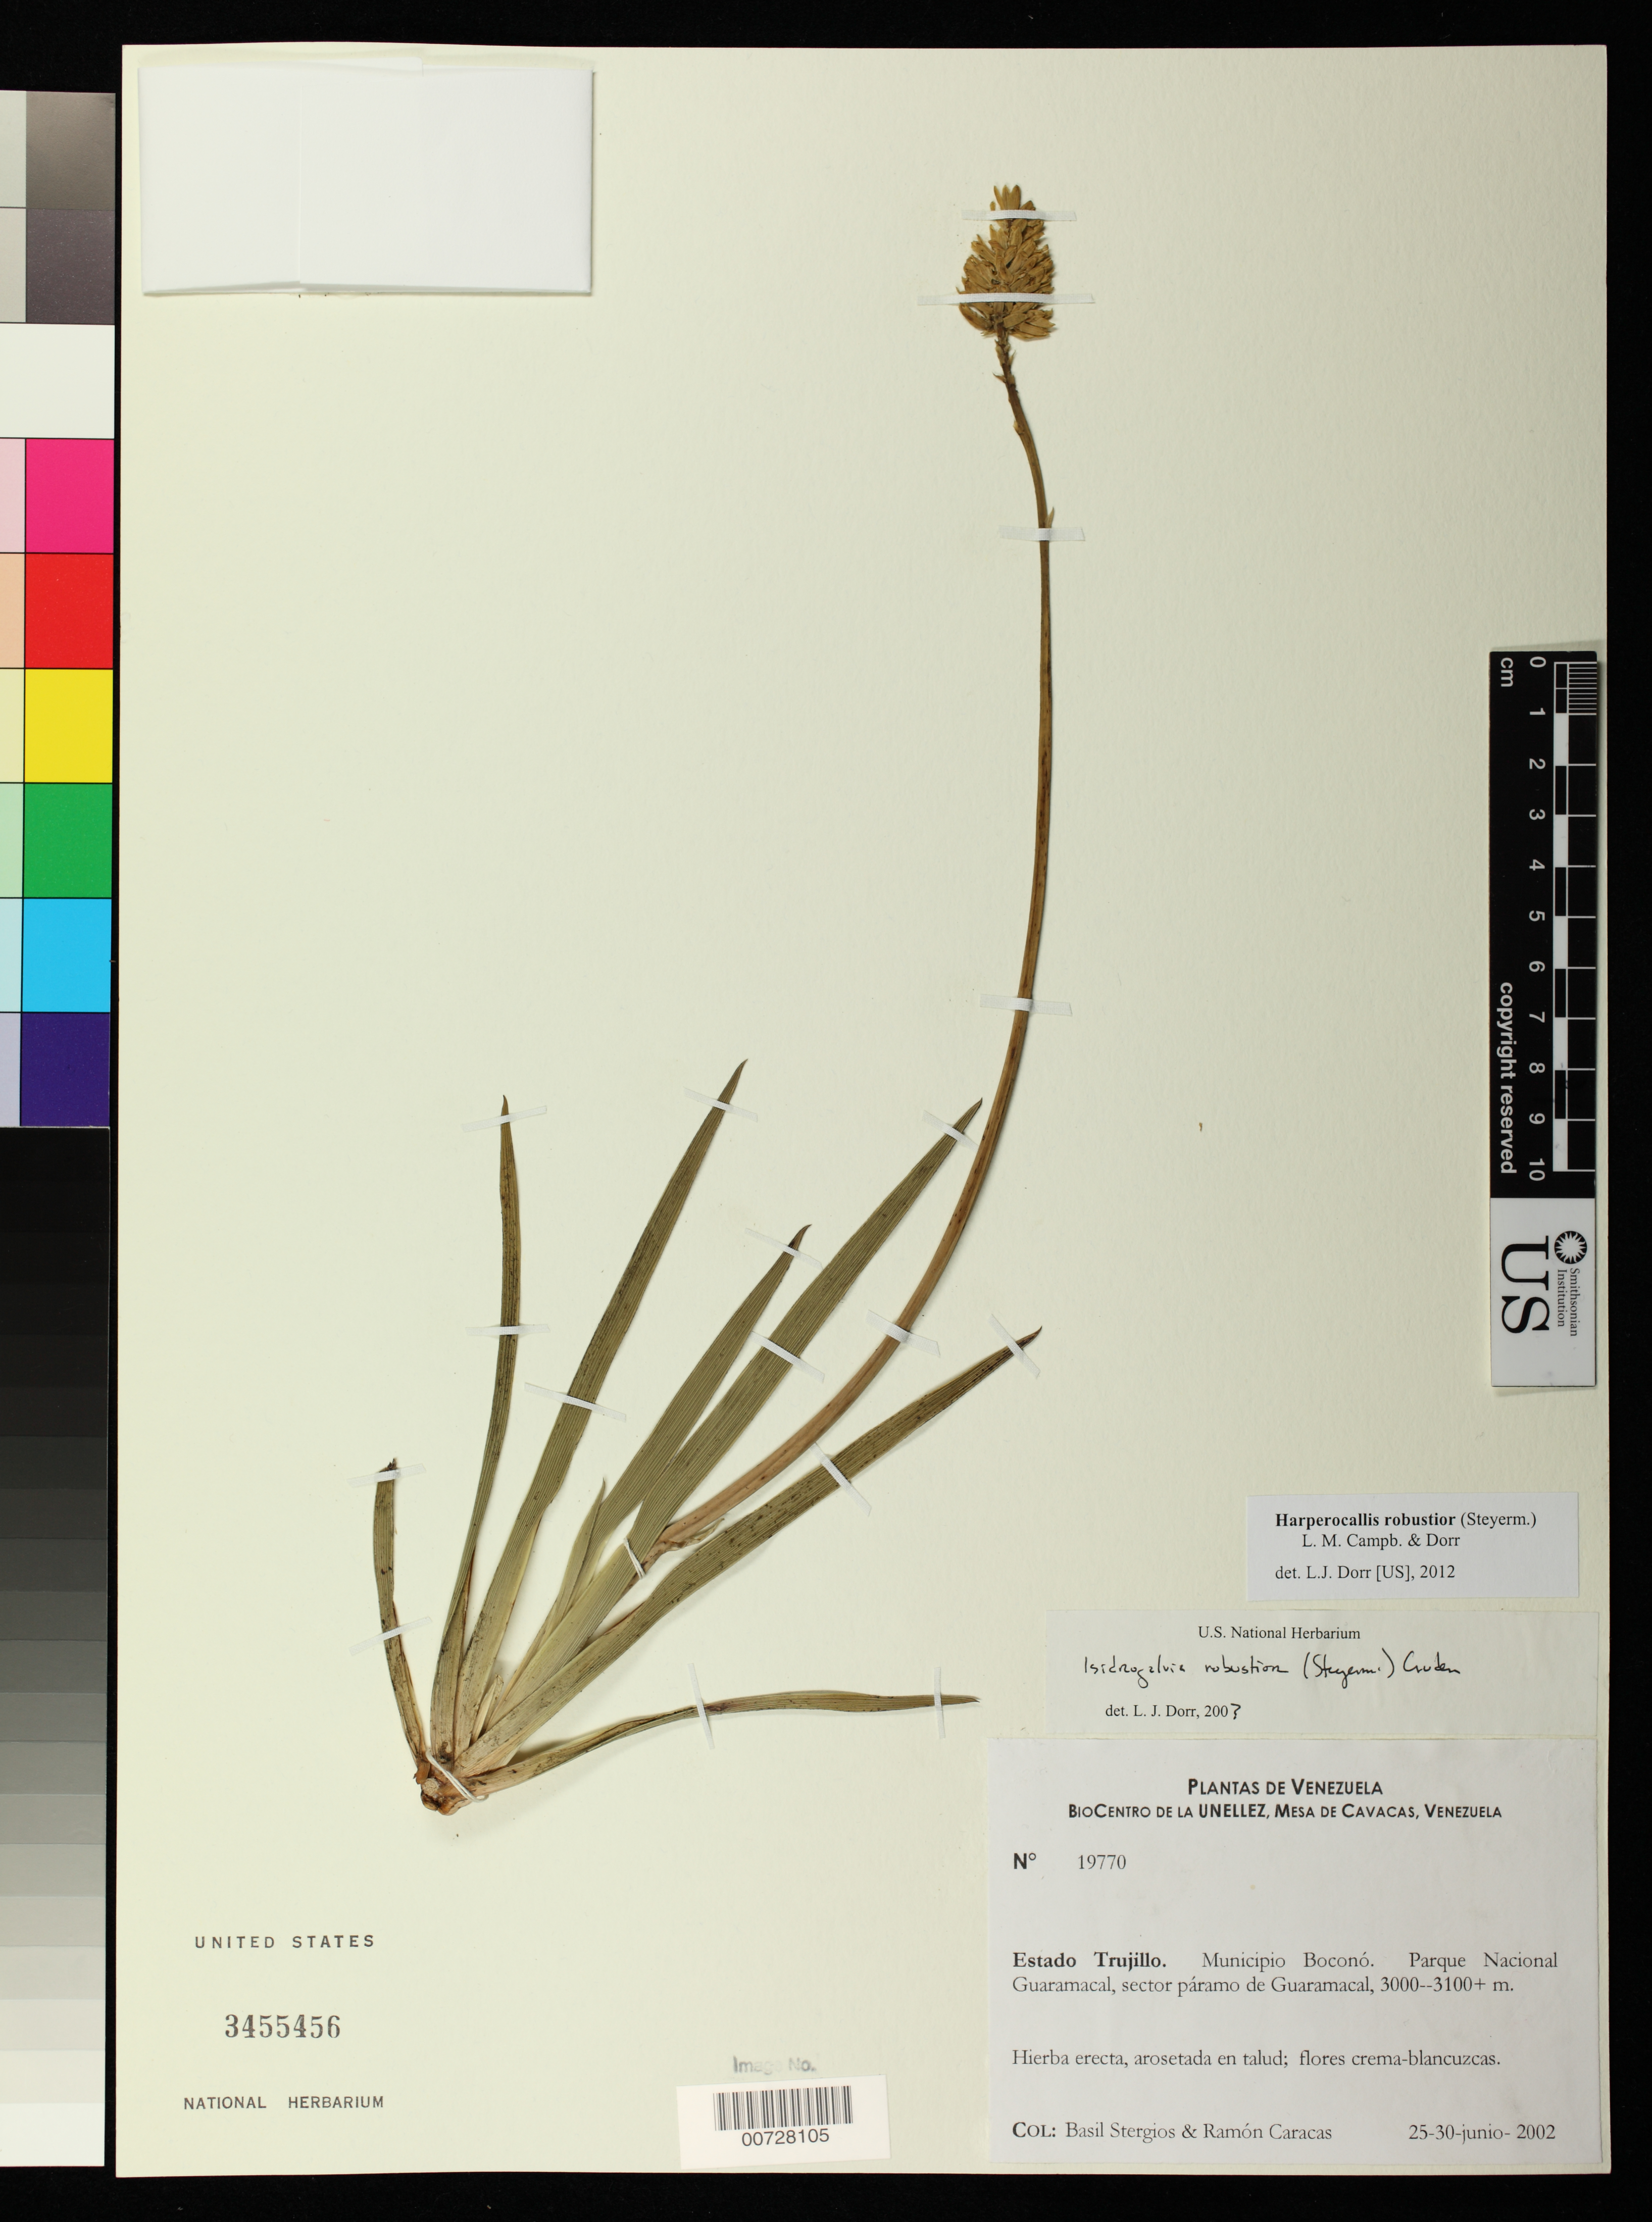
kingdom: Plantae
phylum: Tracheophyta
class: Liliopsida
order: Alismatales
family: Tofieldiaceae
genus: Harperocallis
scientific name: Harperocallis robustior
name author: (Steyerm.) L.M. Campb. & Dorr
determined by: Dorr, L. J., (BOT), Smithsonian Institution - National Museum of Natural History (UNITED STATES)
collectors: B. G. Stergios & R. Caracas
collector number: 19770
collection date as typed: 25 Jun 2002 to 30 Jun 2002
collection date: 2002-06-25/2002-06-30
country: Venezuela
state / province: Trujillo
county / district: Boconó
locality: Parque Nacional Guaramacal, páramo de Guaramacal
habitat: Arosetada en talud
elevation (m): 3000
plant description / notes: PORT, US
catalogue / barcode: US 3455456